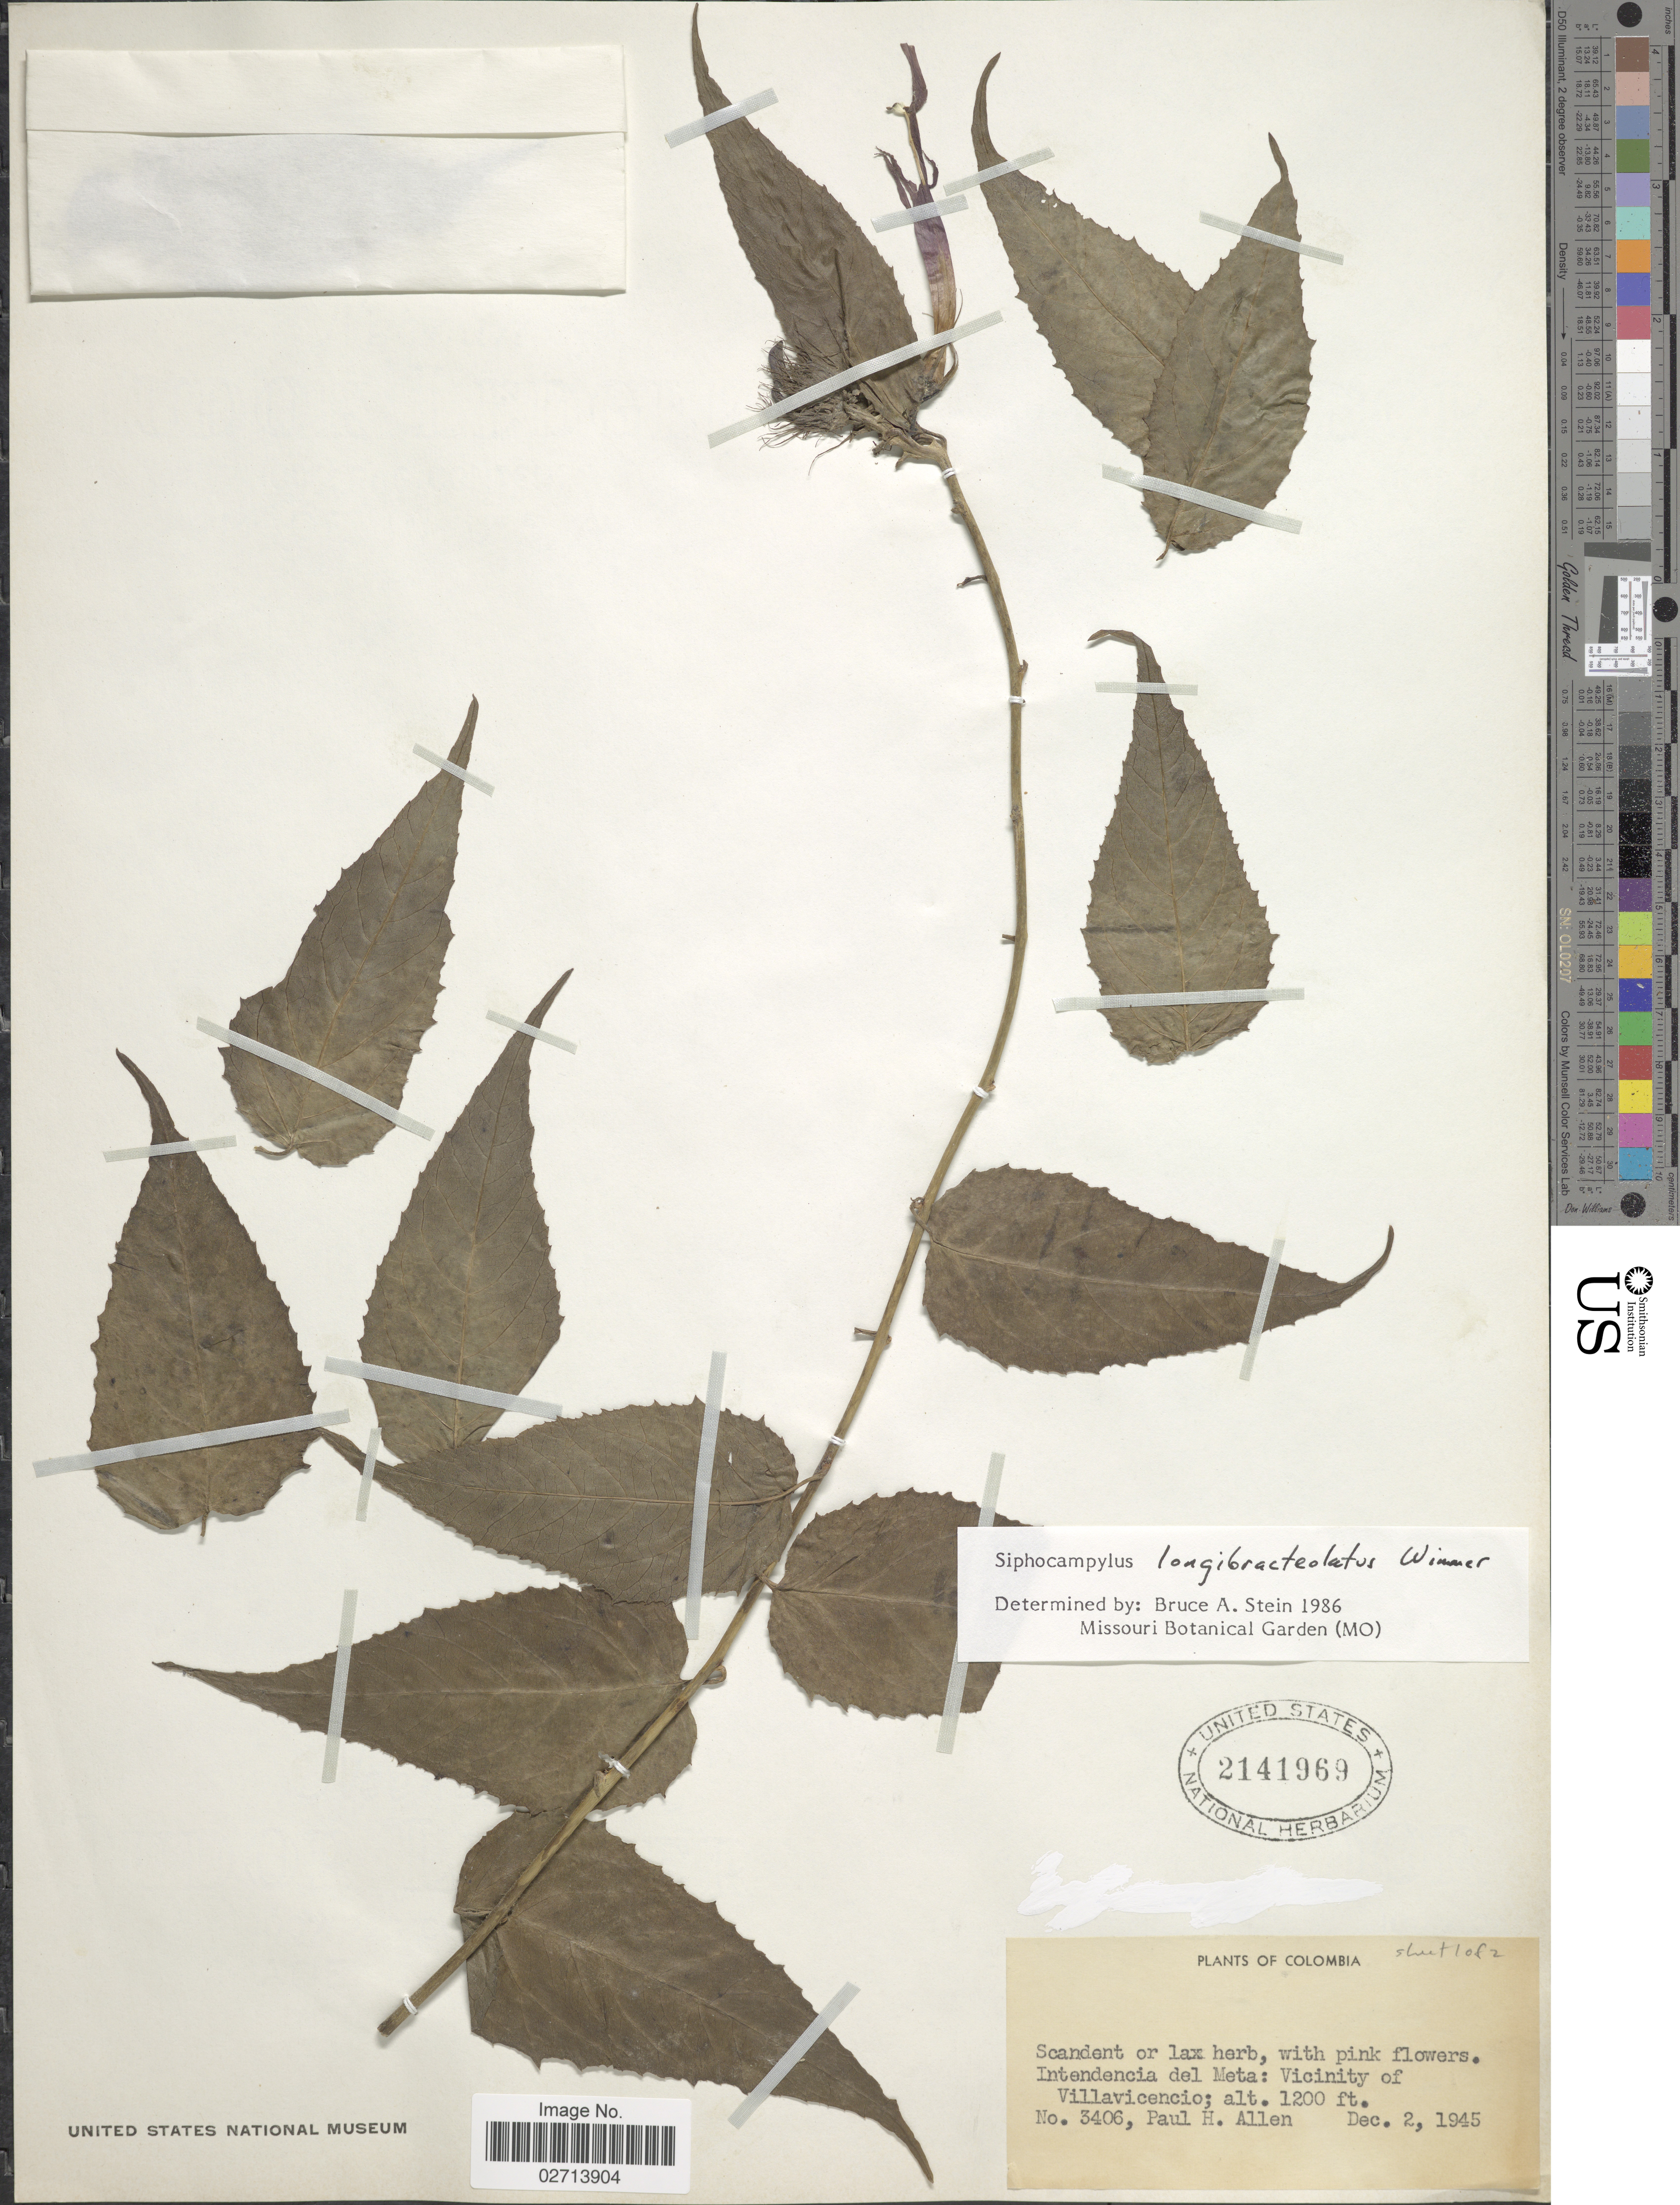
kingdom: Plantae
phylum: Tracheophyta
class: Magnoliopsida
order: Asterales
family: Campanulaceae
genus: Siphocampylus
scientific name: Siphocampylus longebracteolatus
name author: E. Wimm.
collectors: P. H. Allen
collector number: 3406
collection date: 1945-12-02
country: Colombia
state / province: Meta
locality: Intendencia del Meta: Vicinity of Villavicencio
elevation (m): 366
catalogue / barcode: US 2141969